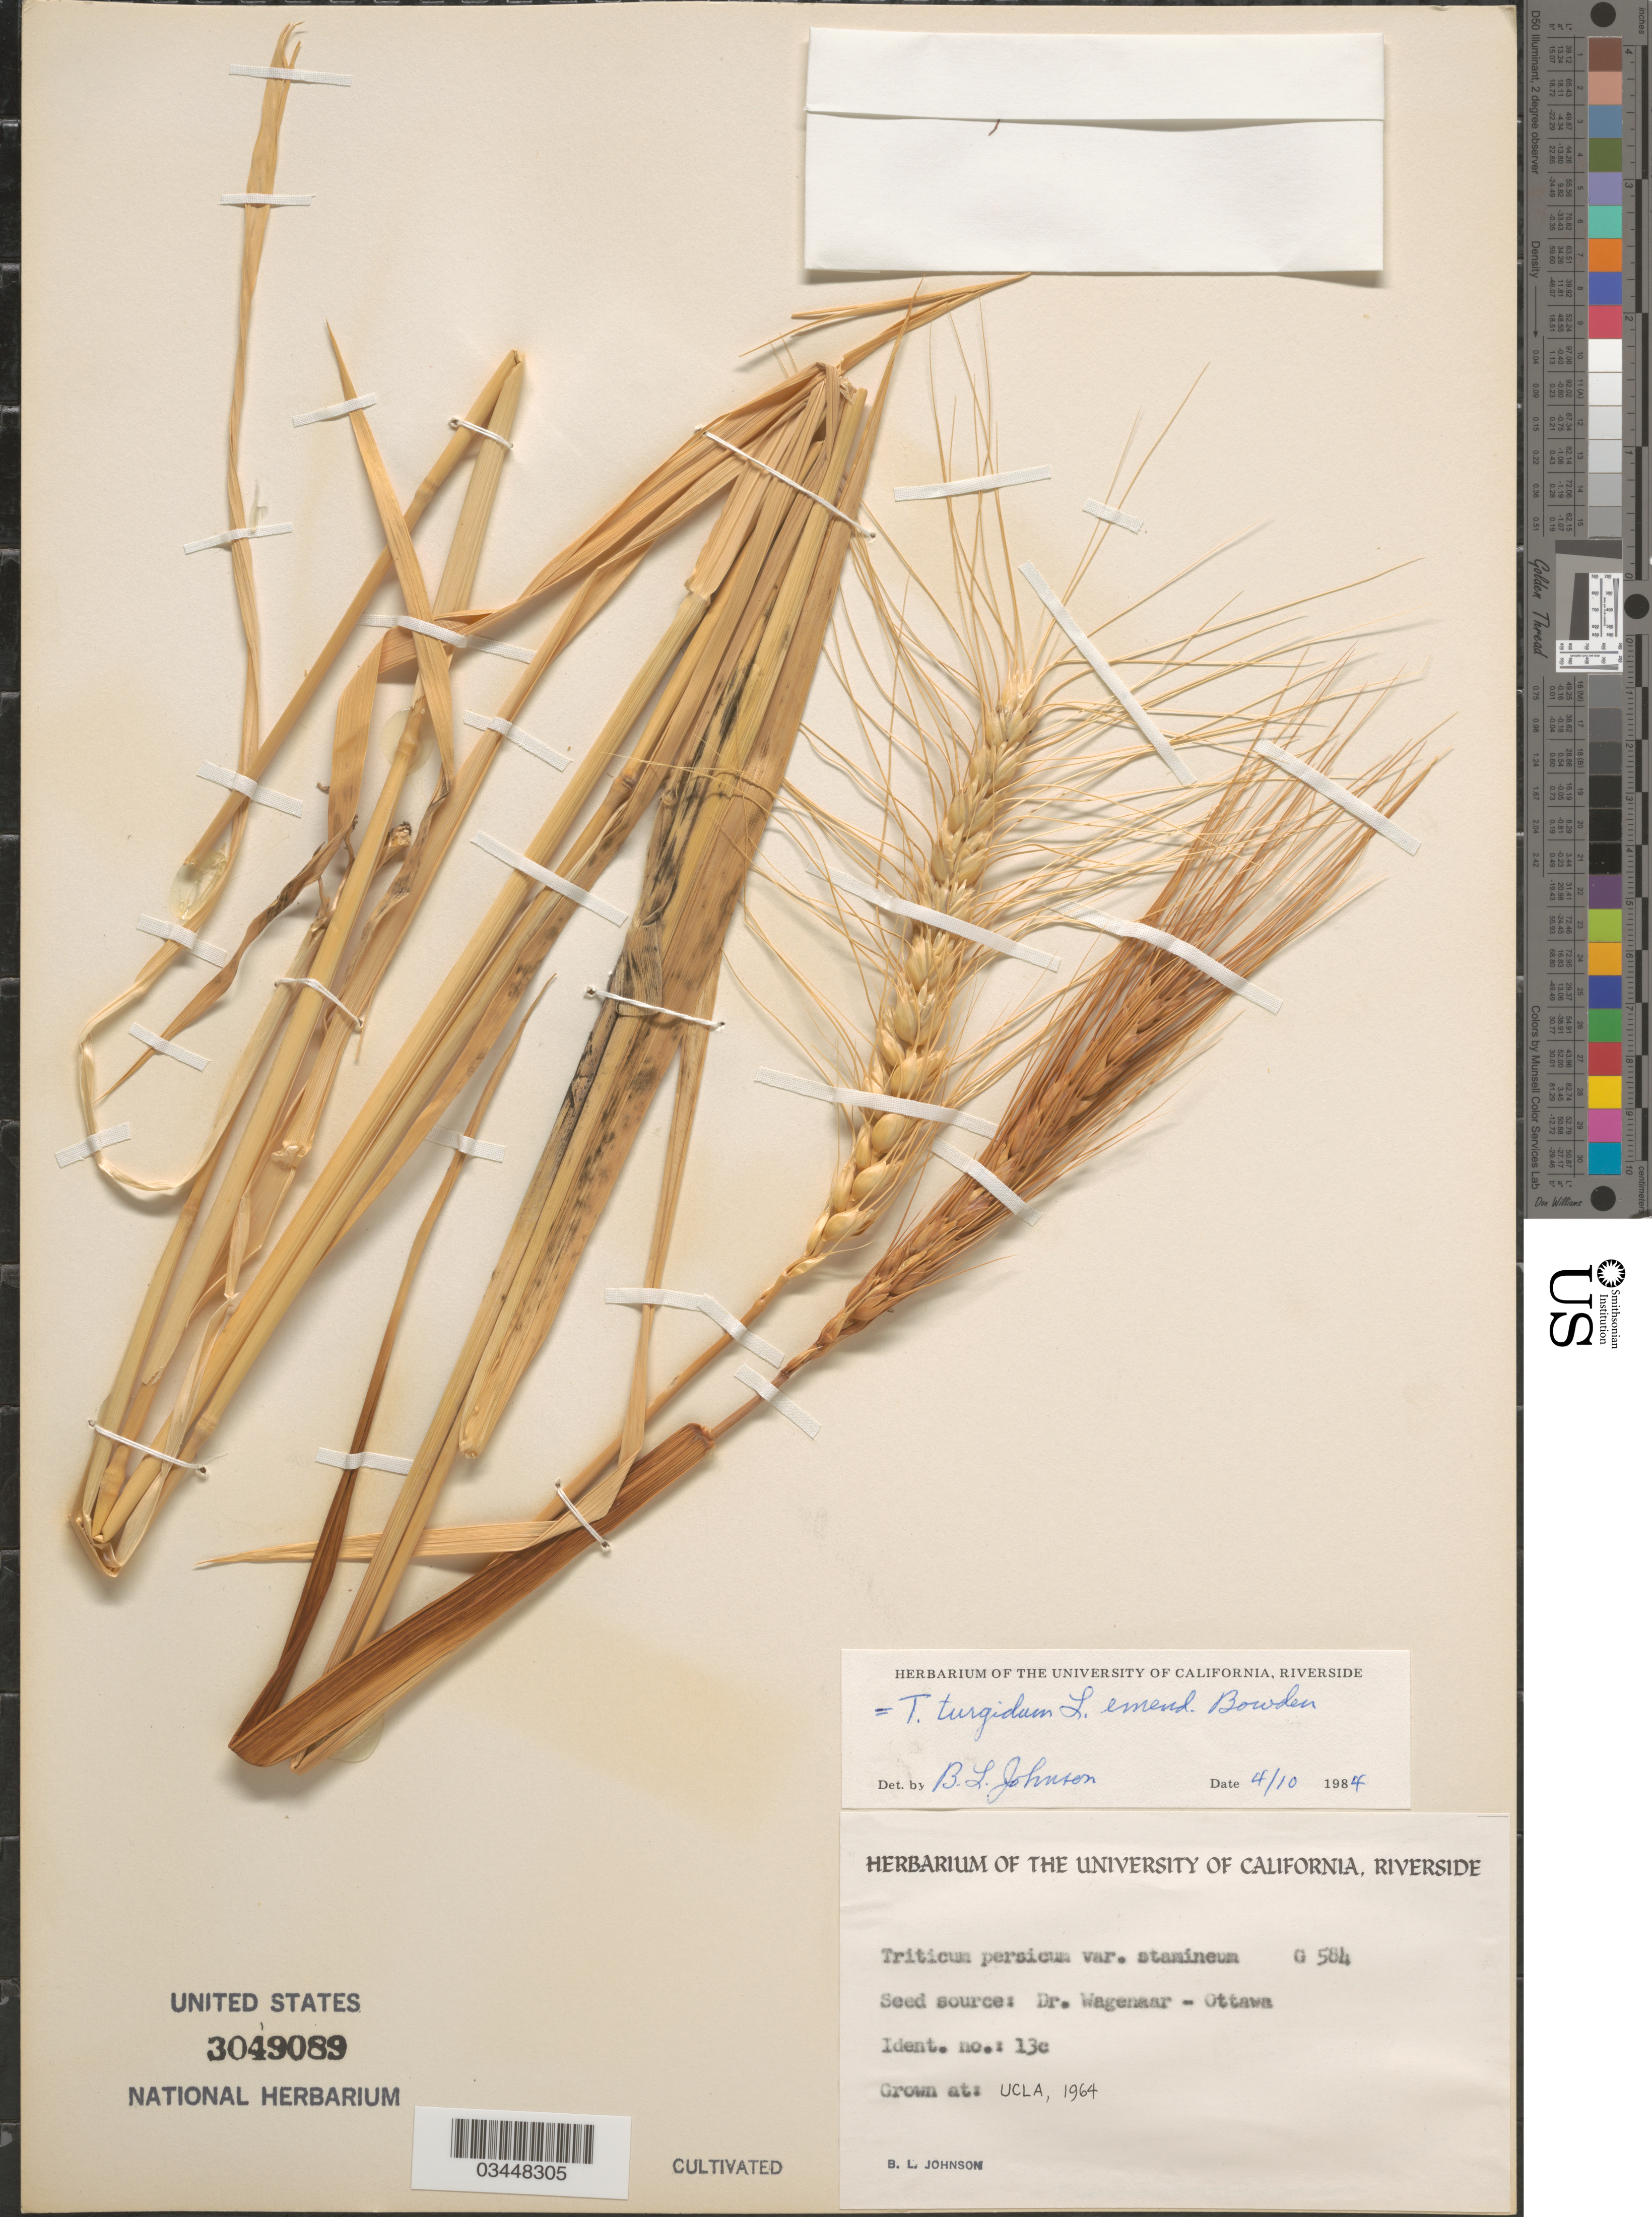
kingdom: Plantae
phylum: Tracheophyta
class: Liliopsida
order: Poales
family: Poaceae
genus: Triticum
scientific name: Triticum turgidum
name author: L.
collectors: B. Johnson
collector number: G584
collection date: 1964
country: United States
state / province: California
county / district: Los Angeles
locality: UCLA.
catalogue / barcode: US 3049089